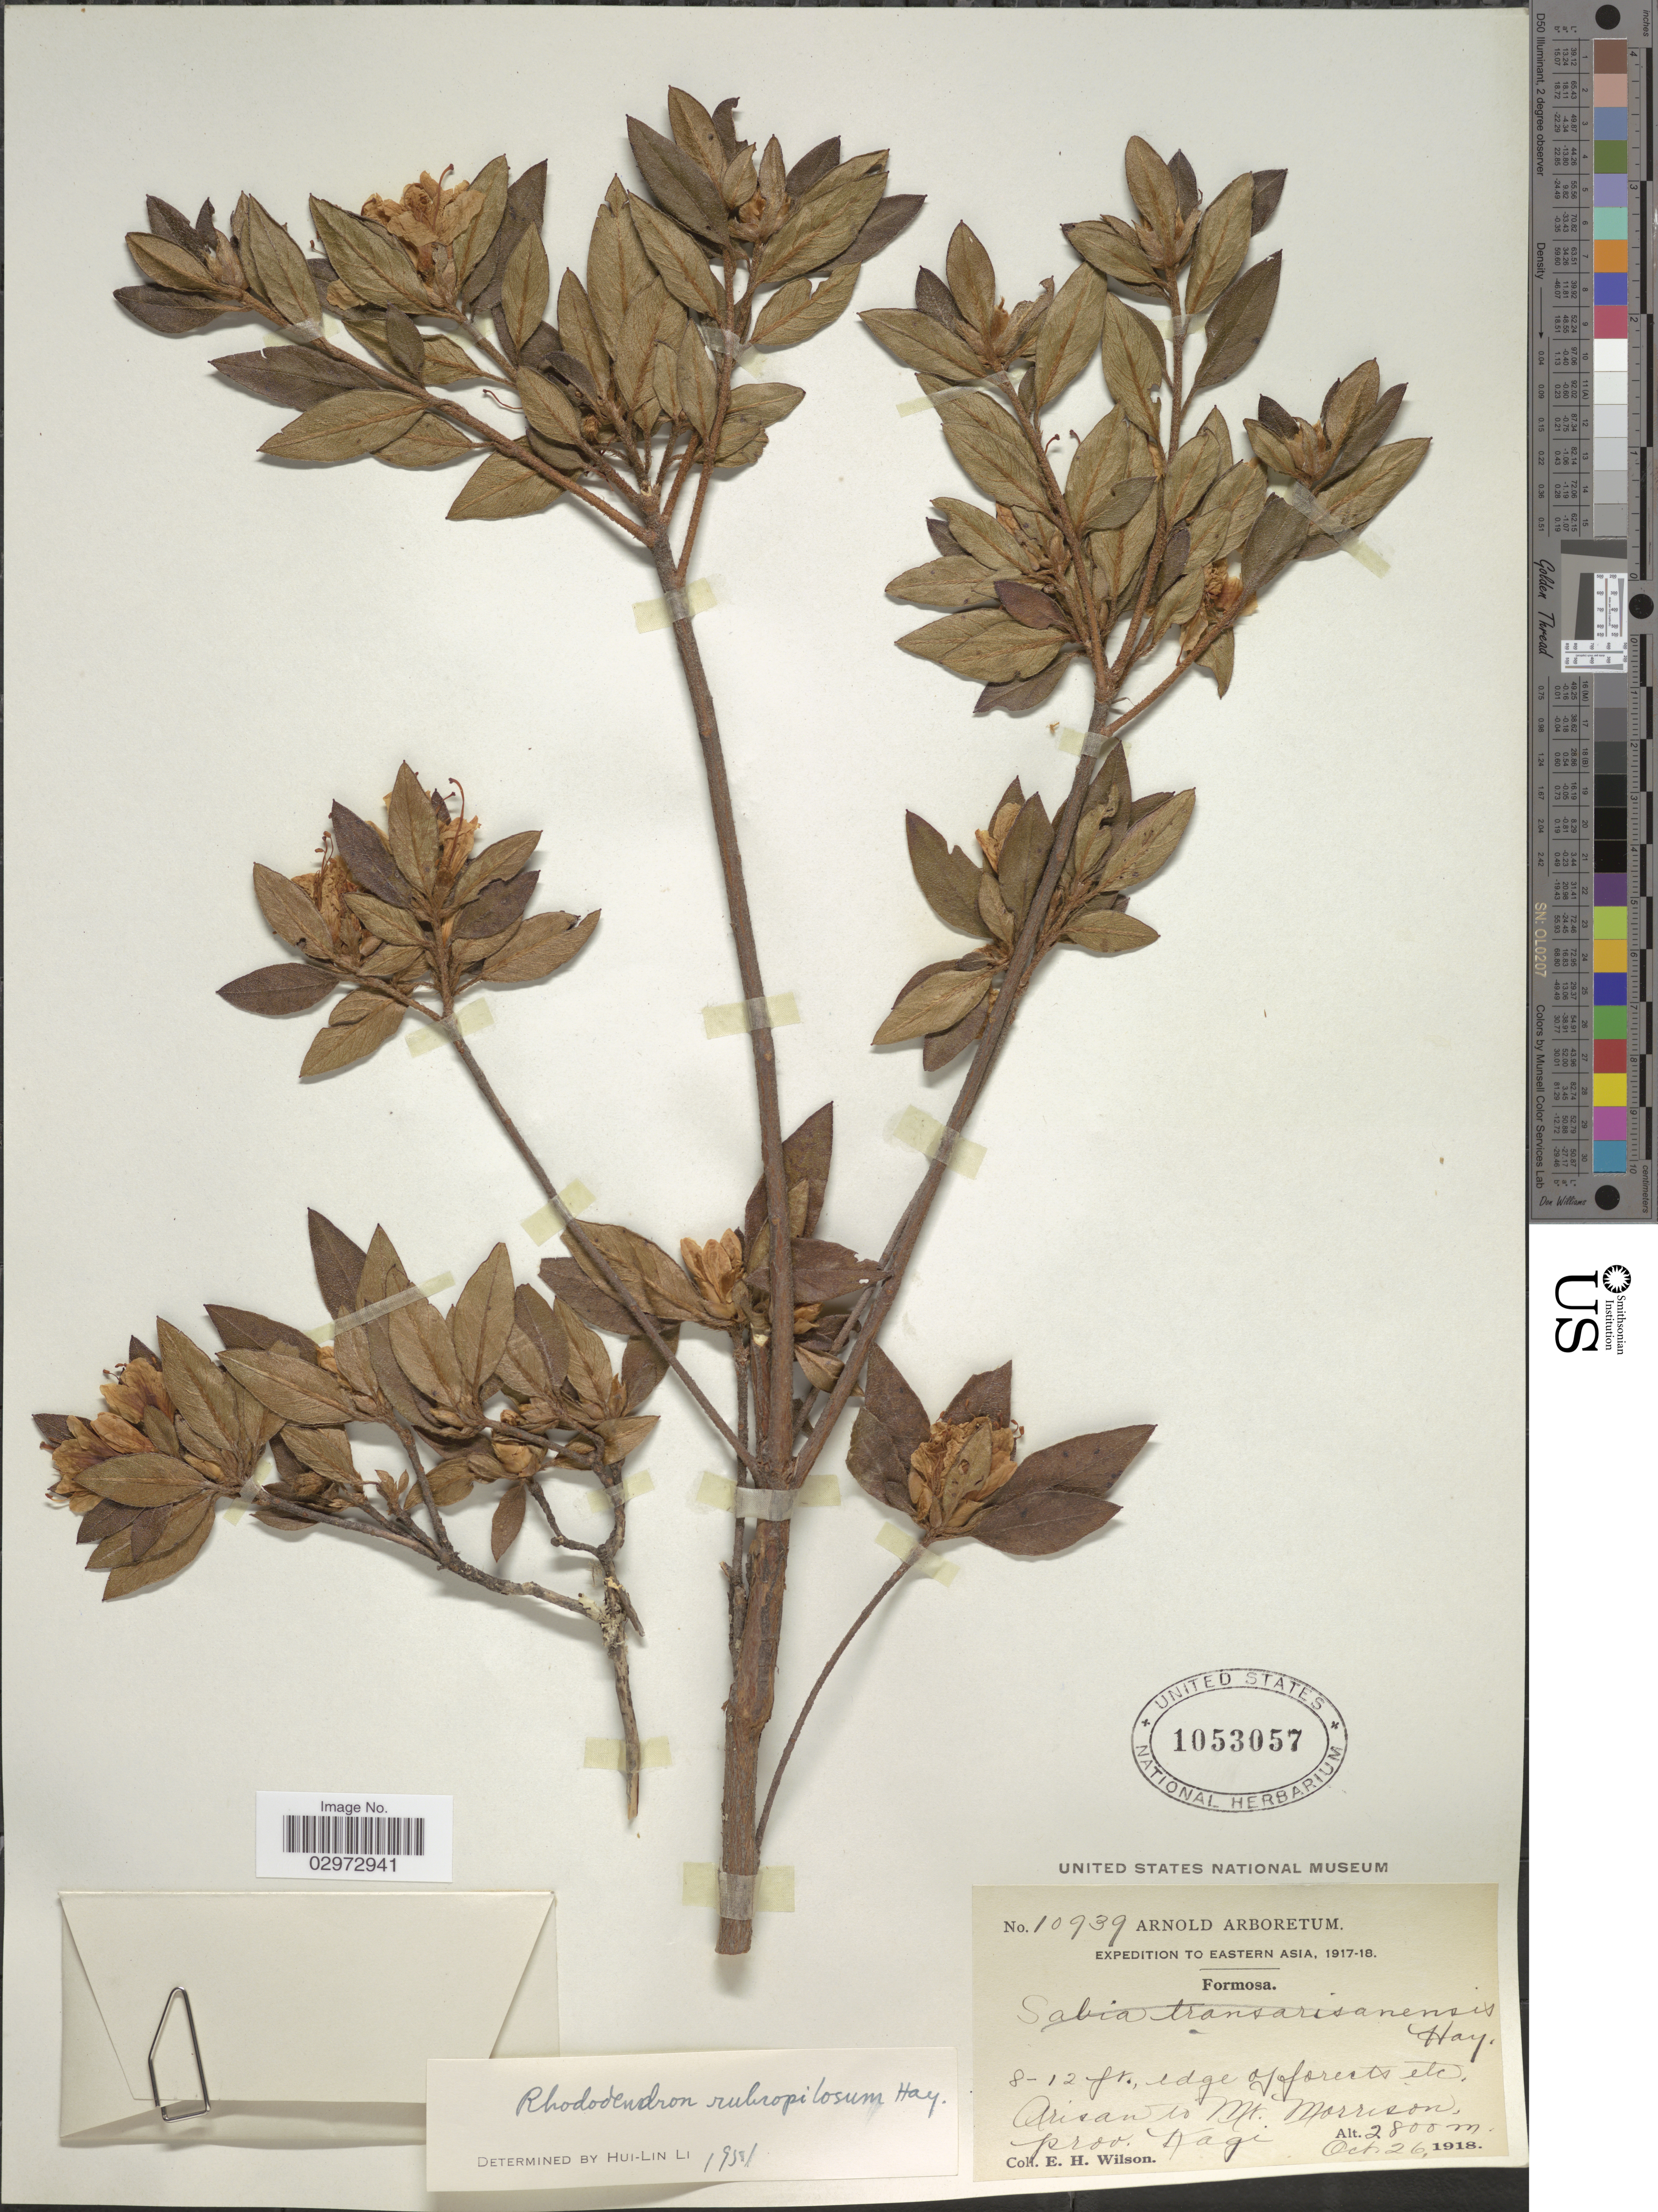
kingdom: Plantae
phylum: Tracheophyta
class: Magnoliopsida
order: Ericales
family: Ericaceae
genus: Rhododendron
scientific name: Rhododendron rubropilosum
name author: Hayata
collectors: E. Wilson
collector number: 10939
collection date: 1918-10-26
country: Taiwan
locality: Eastern Asia, Formosa, Arisan to Mt. Morrison, Prov. Kagi.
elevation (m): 2800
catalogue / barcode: US 1053057